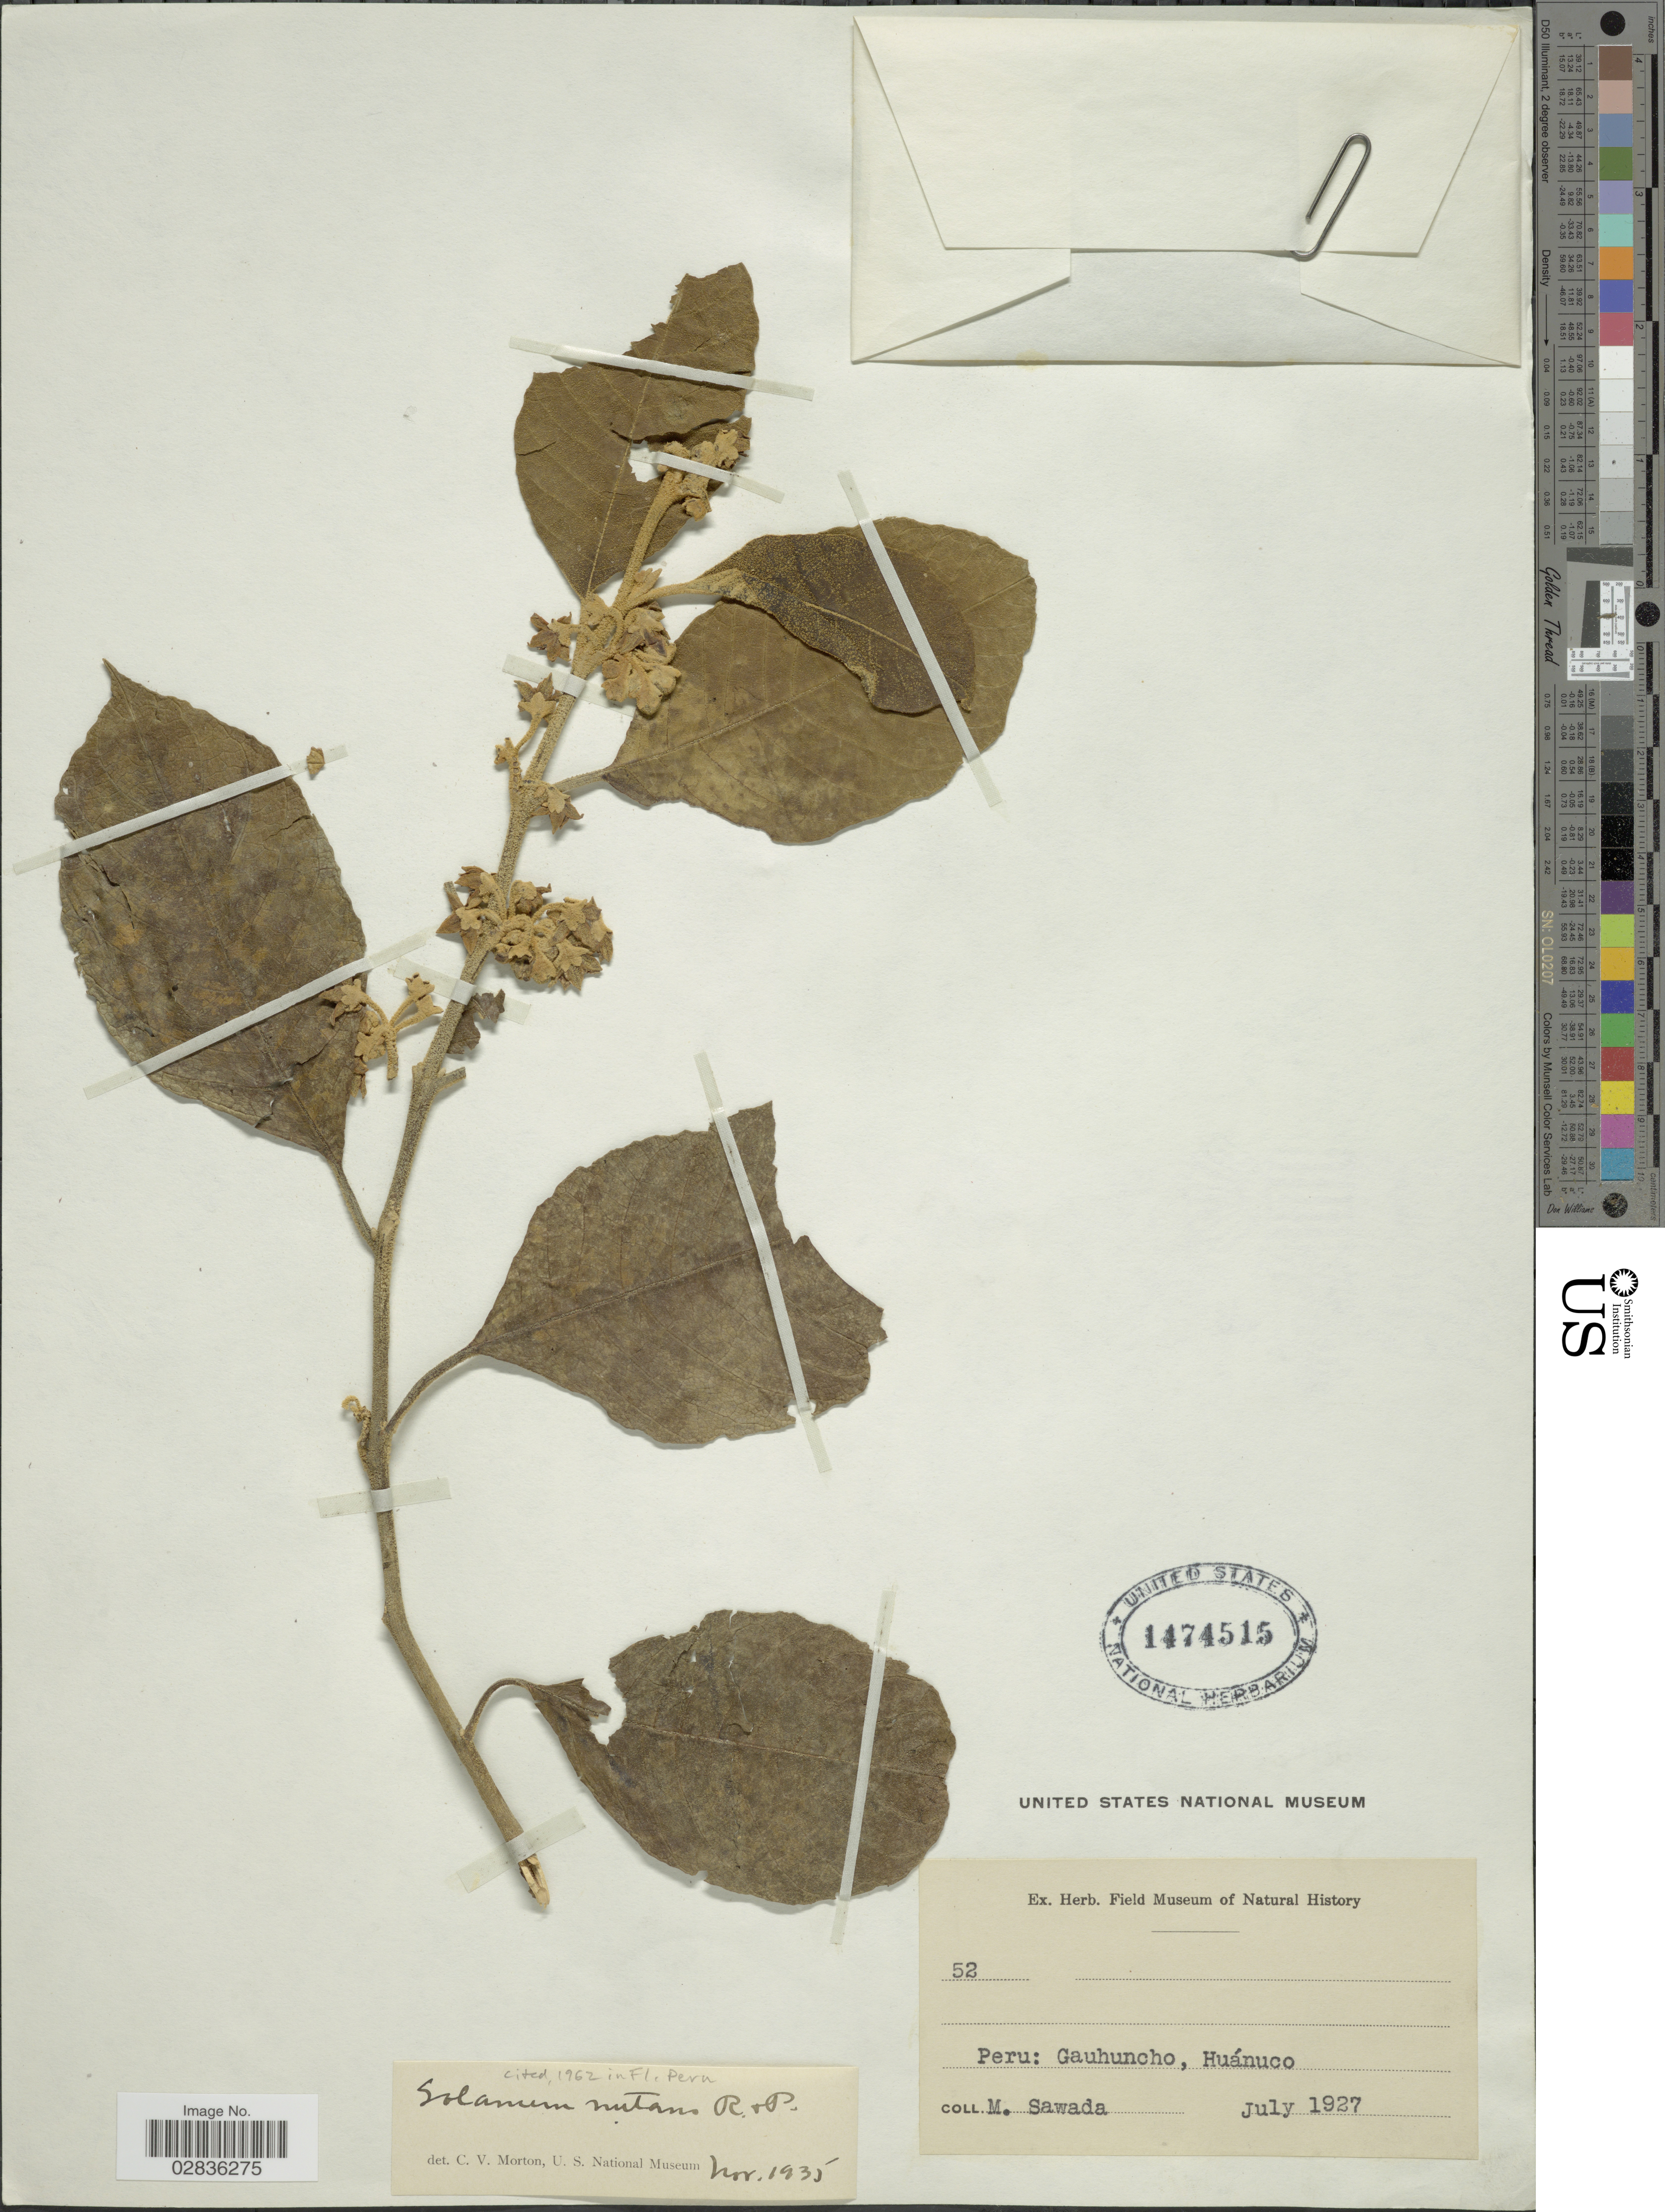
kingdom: Plantae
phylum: Tracheophyta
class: Magnoliopsida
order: Solanales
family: Solanaceae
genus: Solanum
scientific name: Solanum nutans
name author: Ruiz & Pav.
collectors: M. Sawada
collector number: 52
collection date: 1927-07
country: Peru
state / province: Huánuco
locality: Gauhuncho, Huánuco.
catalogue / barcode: US 1474515